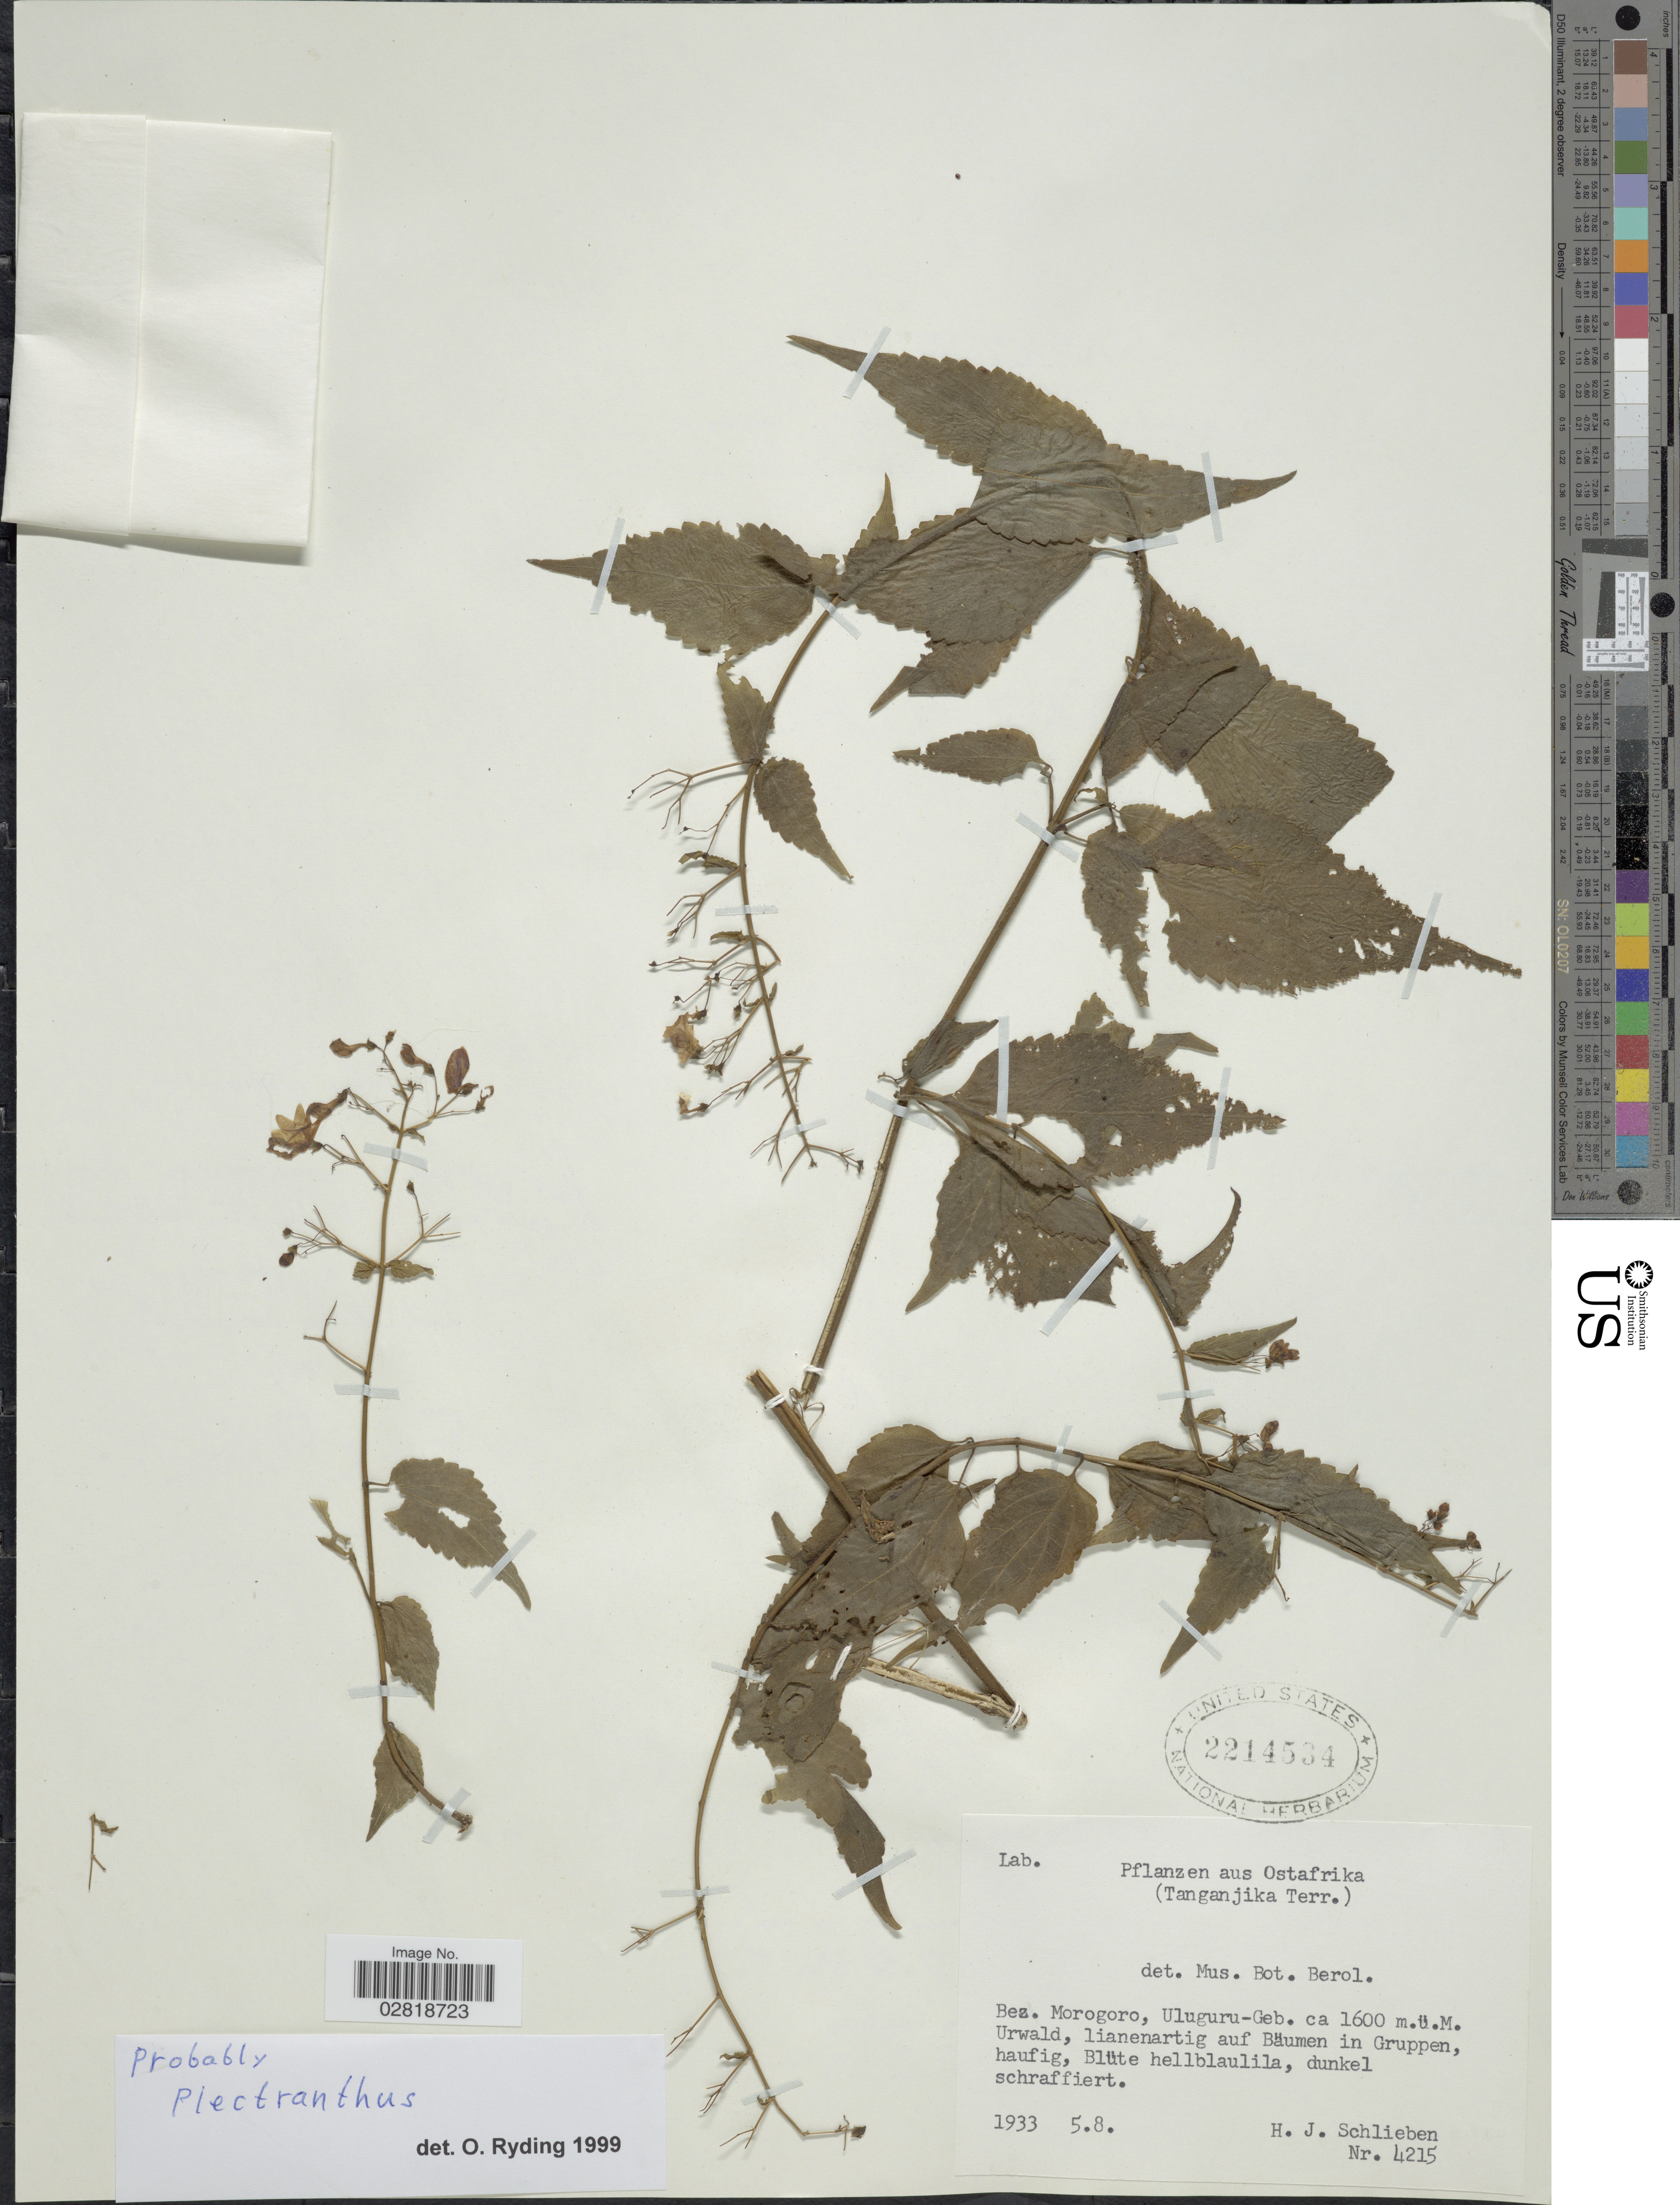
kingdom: Plantae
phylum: Tracheophyta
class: Magnoliopsida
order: Lamiales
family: Lamiaceae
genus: Plectranthus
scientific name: Plectranthus sp.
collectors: H. J. Schlieben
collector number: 4215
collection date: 1933-08-05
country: Tanzania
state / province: Morogoro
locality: Ostafrika (Tanganjika Terr.). Bez. Morogoro, Uluguru-Geb.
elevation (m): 1600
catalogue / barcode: US 2214534